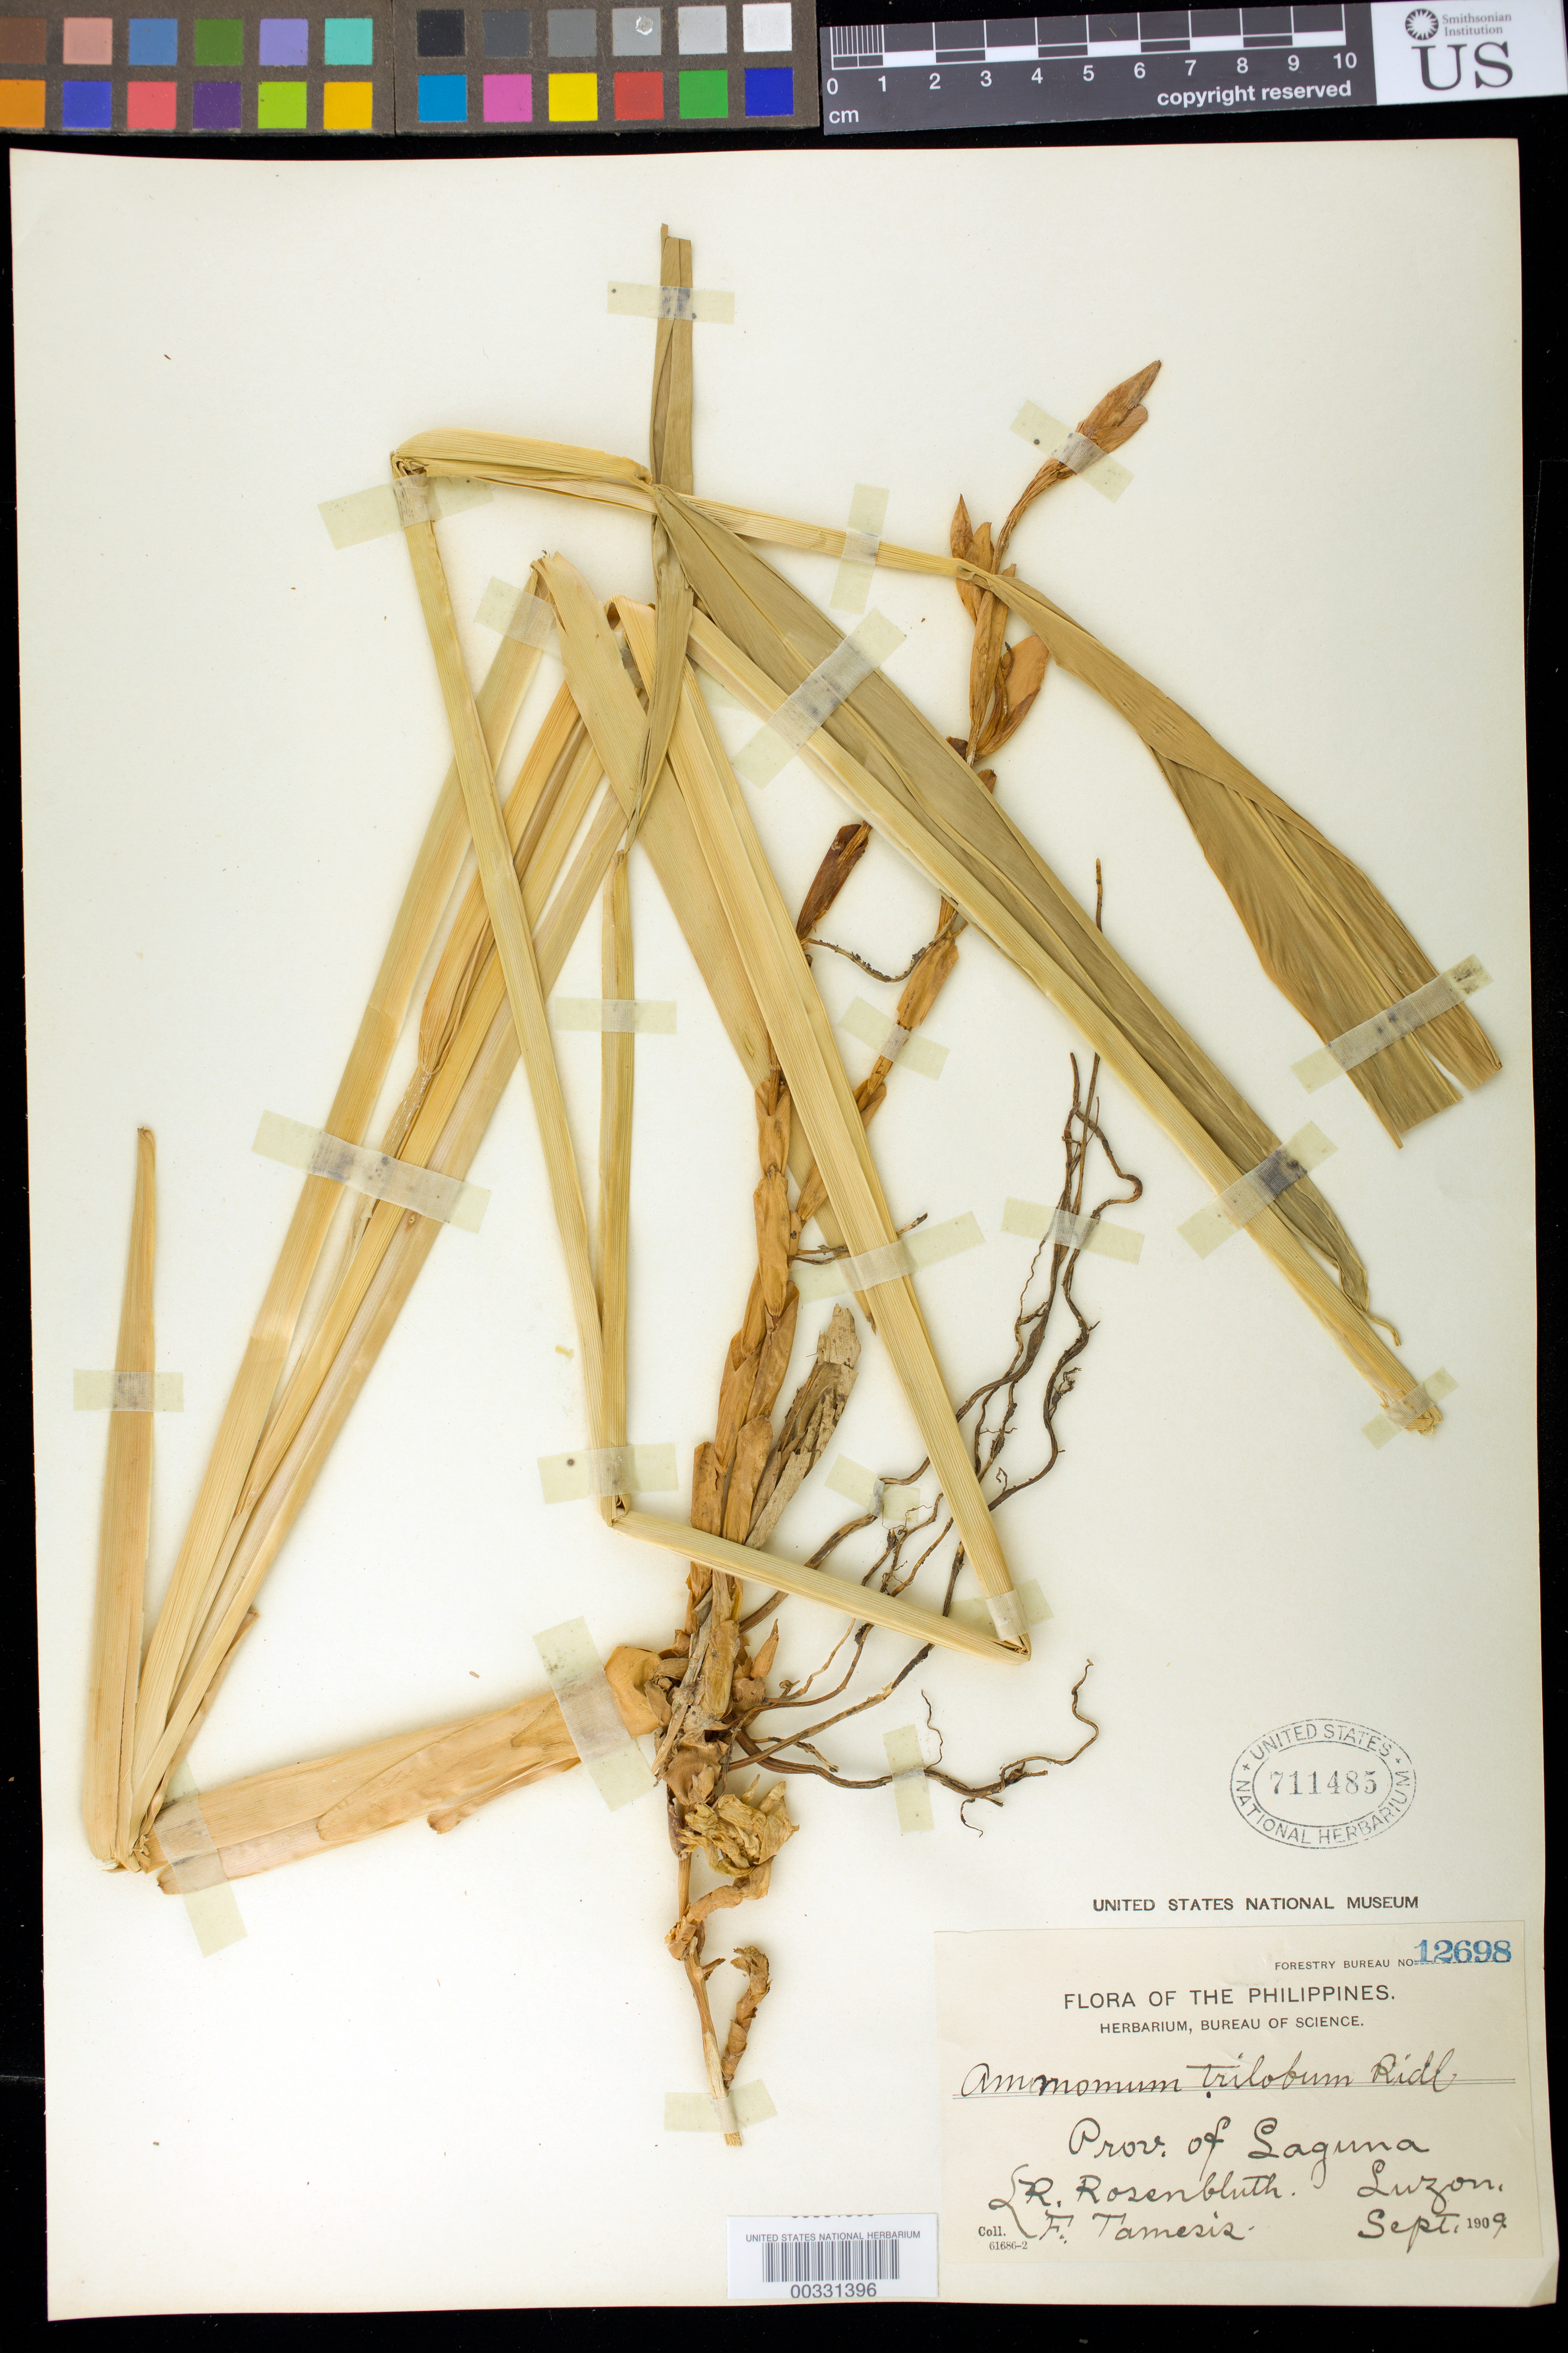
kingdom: Plantae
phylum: Tracheophyta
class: Liliopsida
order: Zingiberales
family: Zingiberaceae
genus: Wurfbainia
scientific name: Wurfbainia hedyosma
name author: (I.M. Turner) Škornick. & A.D. Poulsen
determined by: Docot, Rudolph Valentino A.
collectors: R. Rosenbluth & F. Tamesis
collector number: For. Bur. 12698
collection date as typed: Sep 1909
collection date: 1909-09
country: Philippines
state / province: Calabarzon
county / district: Laguna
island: Luzon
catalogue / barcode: US 711485